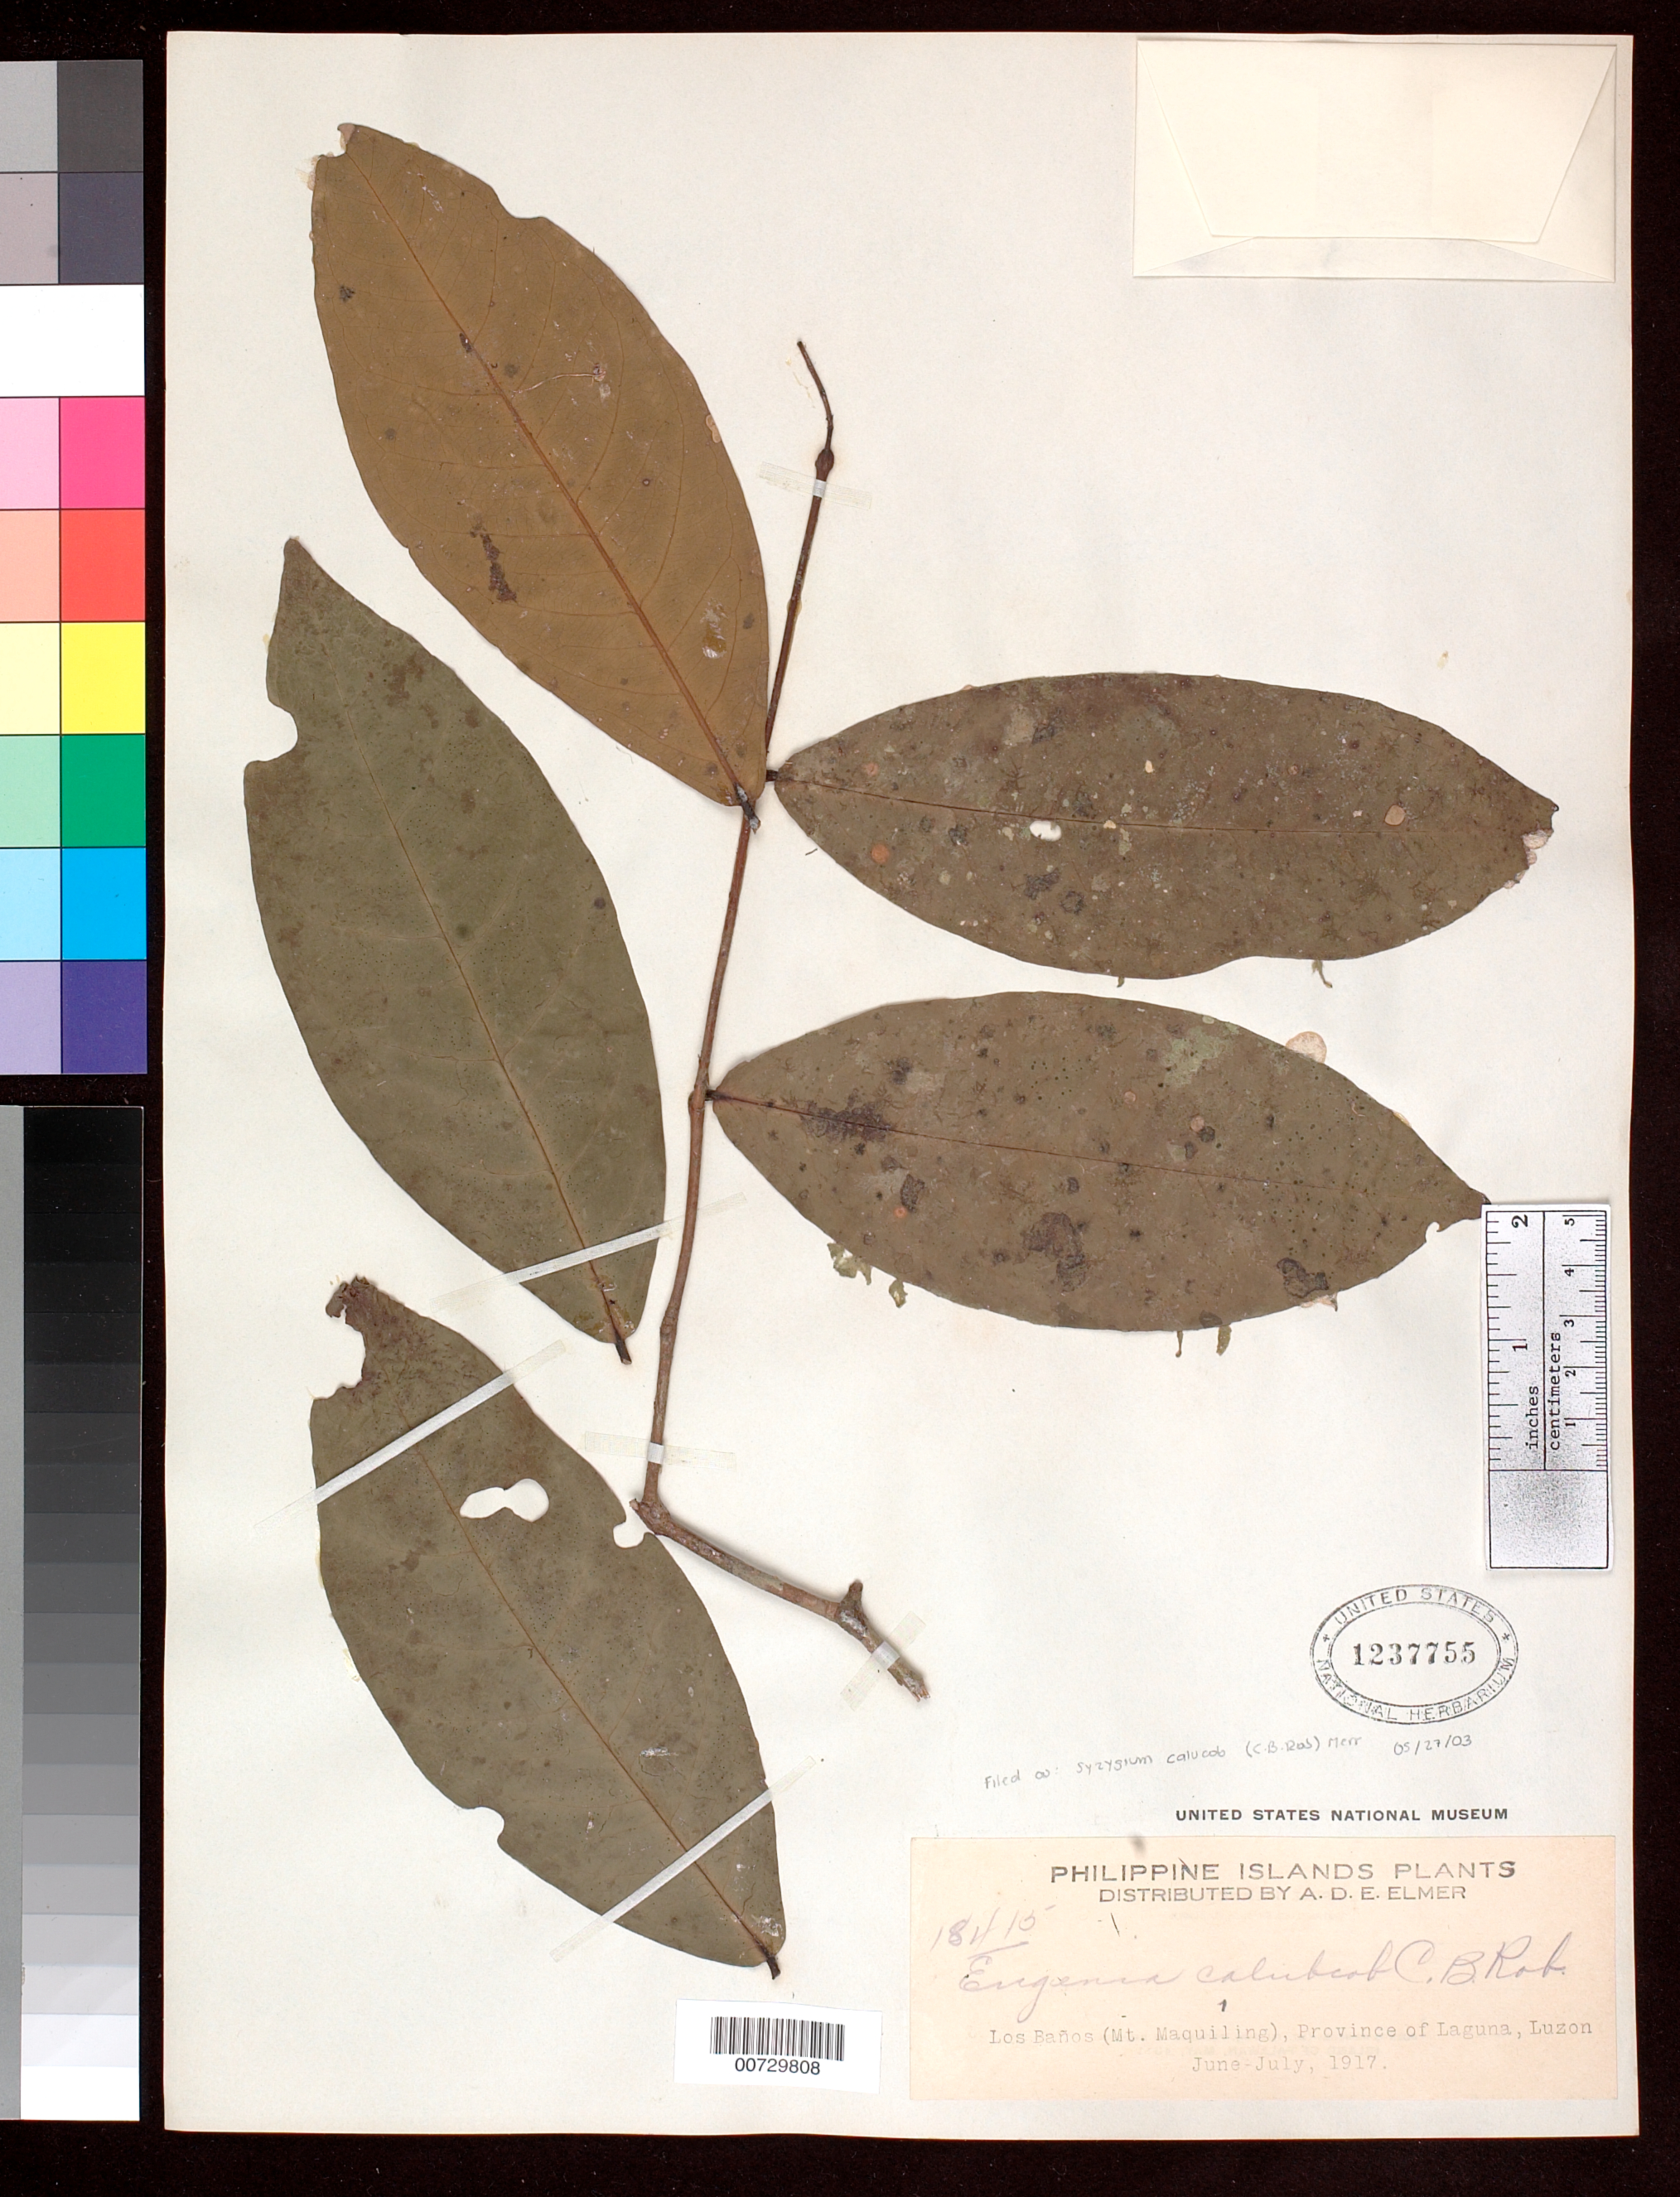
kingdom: Plantae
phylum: Tracheophyta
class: Magnoliopsida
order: Myrtales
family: Myrtaceae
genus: Syzygium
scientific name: Syzygium calubcob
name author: (C.B. Rob.) Merr.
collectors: A. D. E. Elmer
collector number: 18415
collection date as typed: Jun 1917 to -- Jul 1917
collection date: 1917-06/1917-07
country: Philippines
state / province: Calabarzon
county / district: Laguna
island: Luzon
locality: Los Baños, Mt. Maquiling.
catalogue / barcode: US 1237755